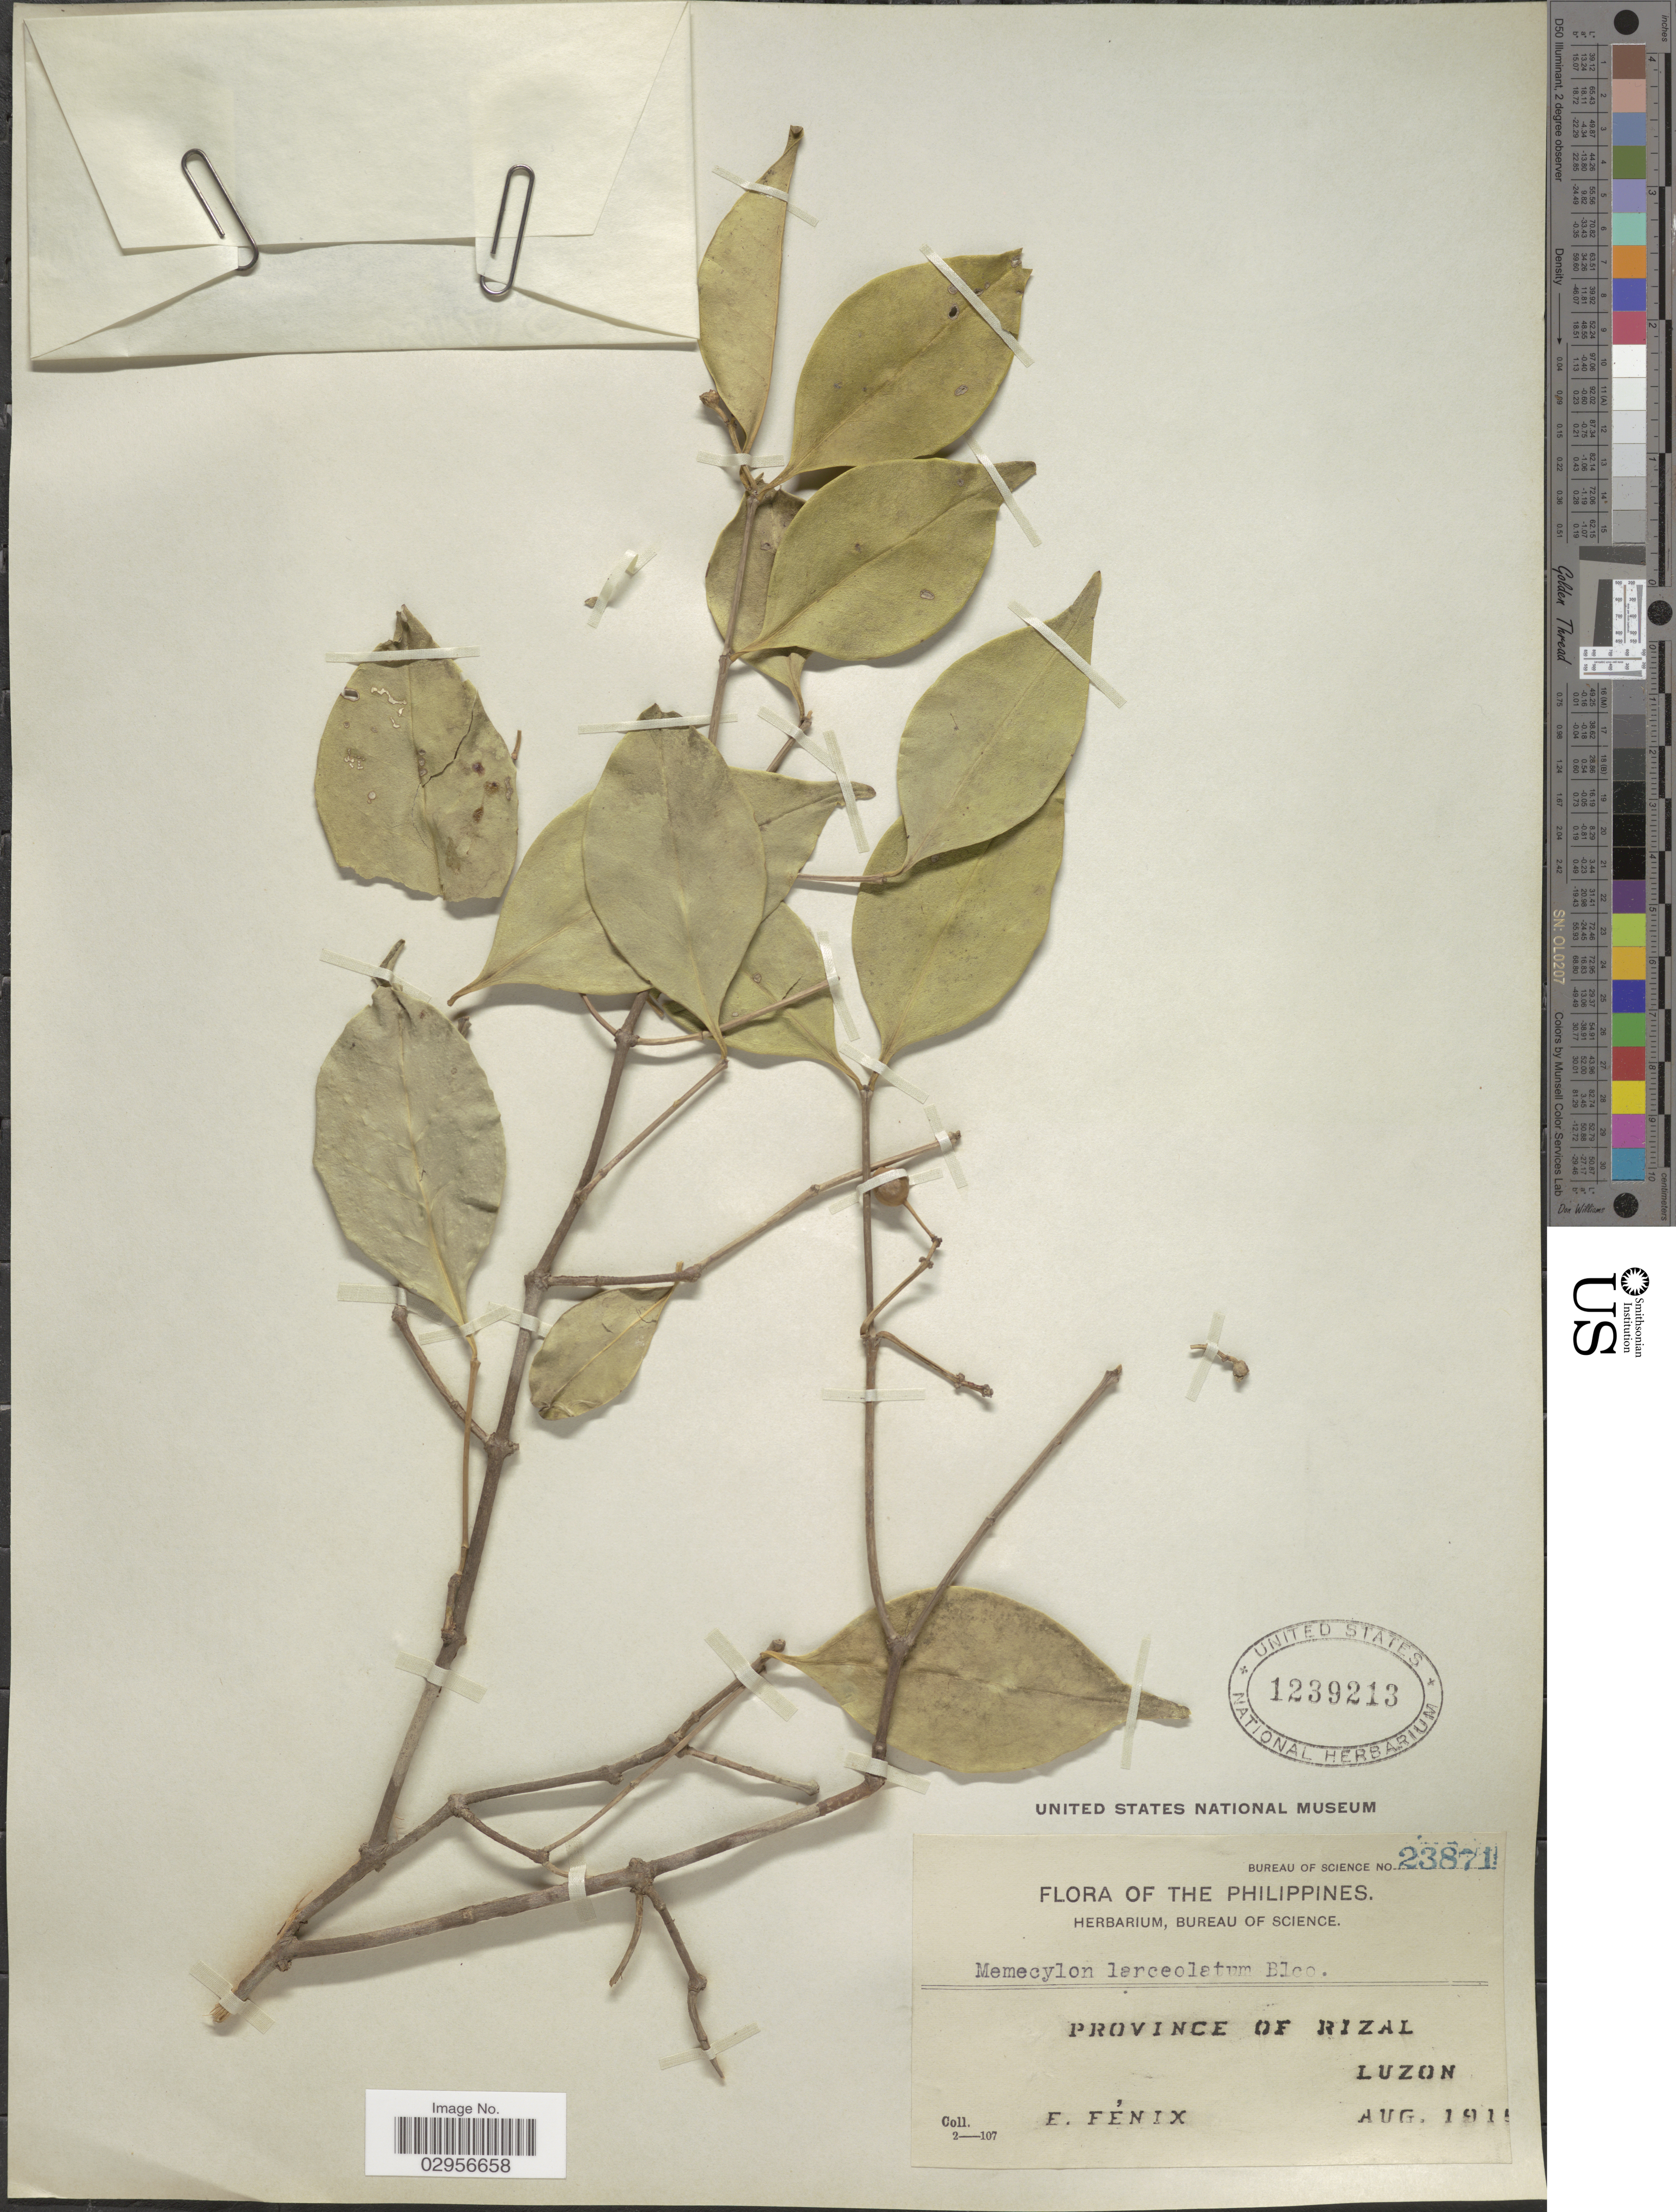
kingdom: Plantae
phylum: Tracheophyta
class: Magnoliopsida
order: Myrtales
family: Melastomataceae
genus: Memecylon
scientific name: Memecylon lanceolatum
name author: Blanco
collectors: E. Fénix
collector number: Bureau of Science 23871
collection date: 1915-08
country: Philippines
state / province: Calabarzon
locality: Province of Rizal, Luzon.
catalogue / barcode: US 1239213